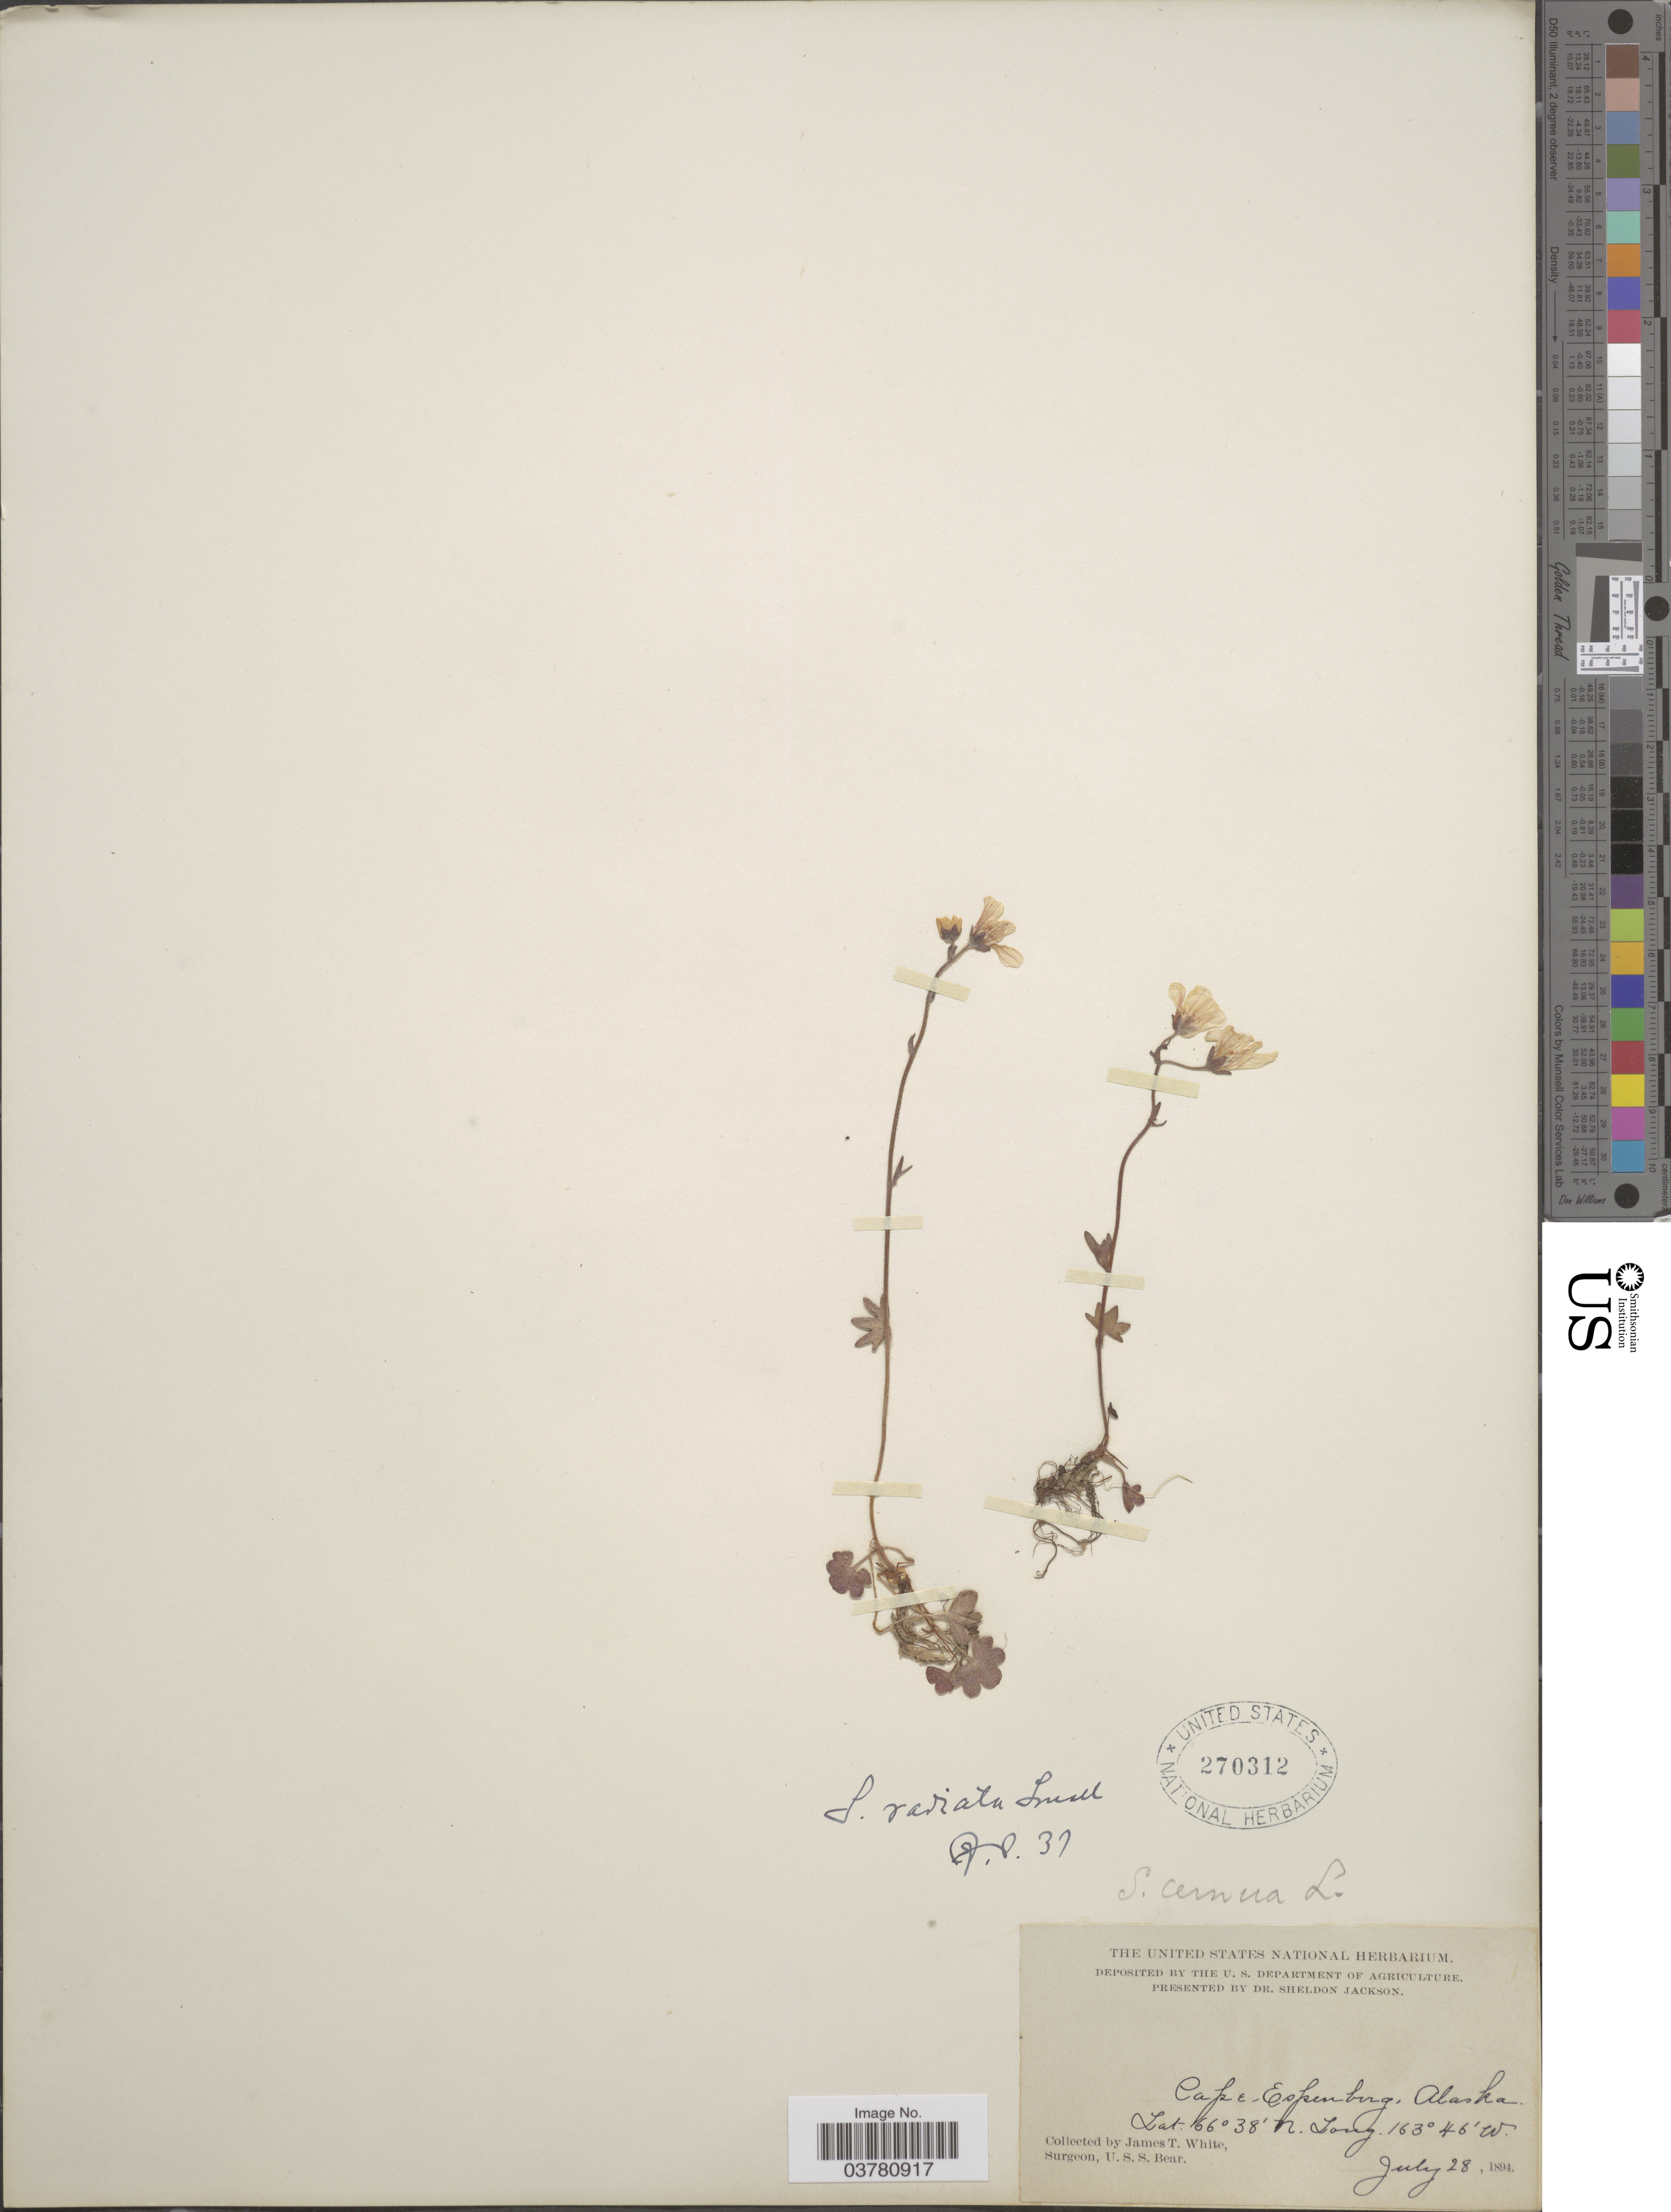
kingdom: Plantae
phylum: Tracheophyta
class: Magnoliopsida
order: Saxifragales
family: Saxifragaceae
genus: Saxifraga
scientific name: Saxifraga sibirica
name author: L.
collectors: J. T. White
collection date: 1894-07-28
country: United States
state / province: Alaska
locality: Cape Espenberg.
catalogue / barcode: US 270312